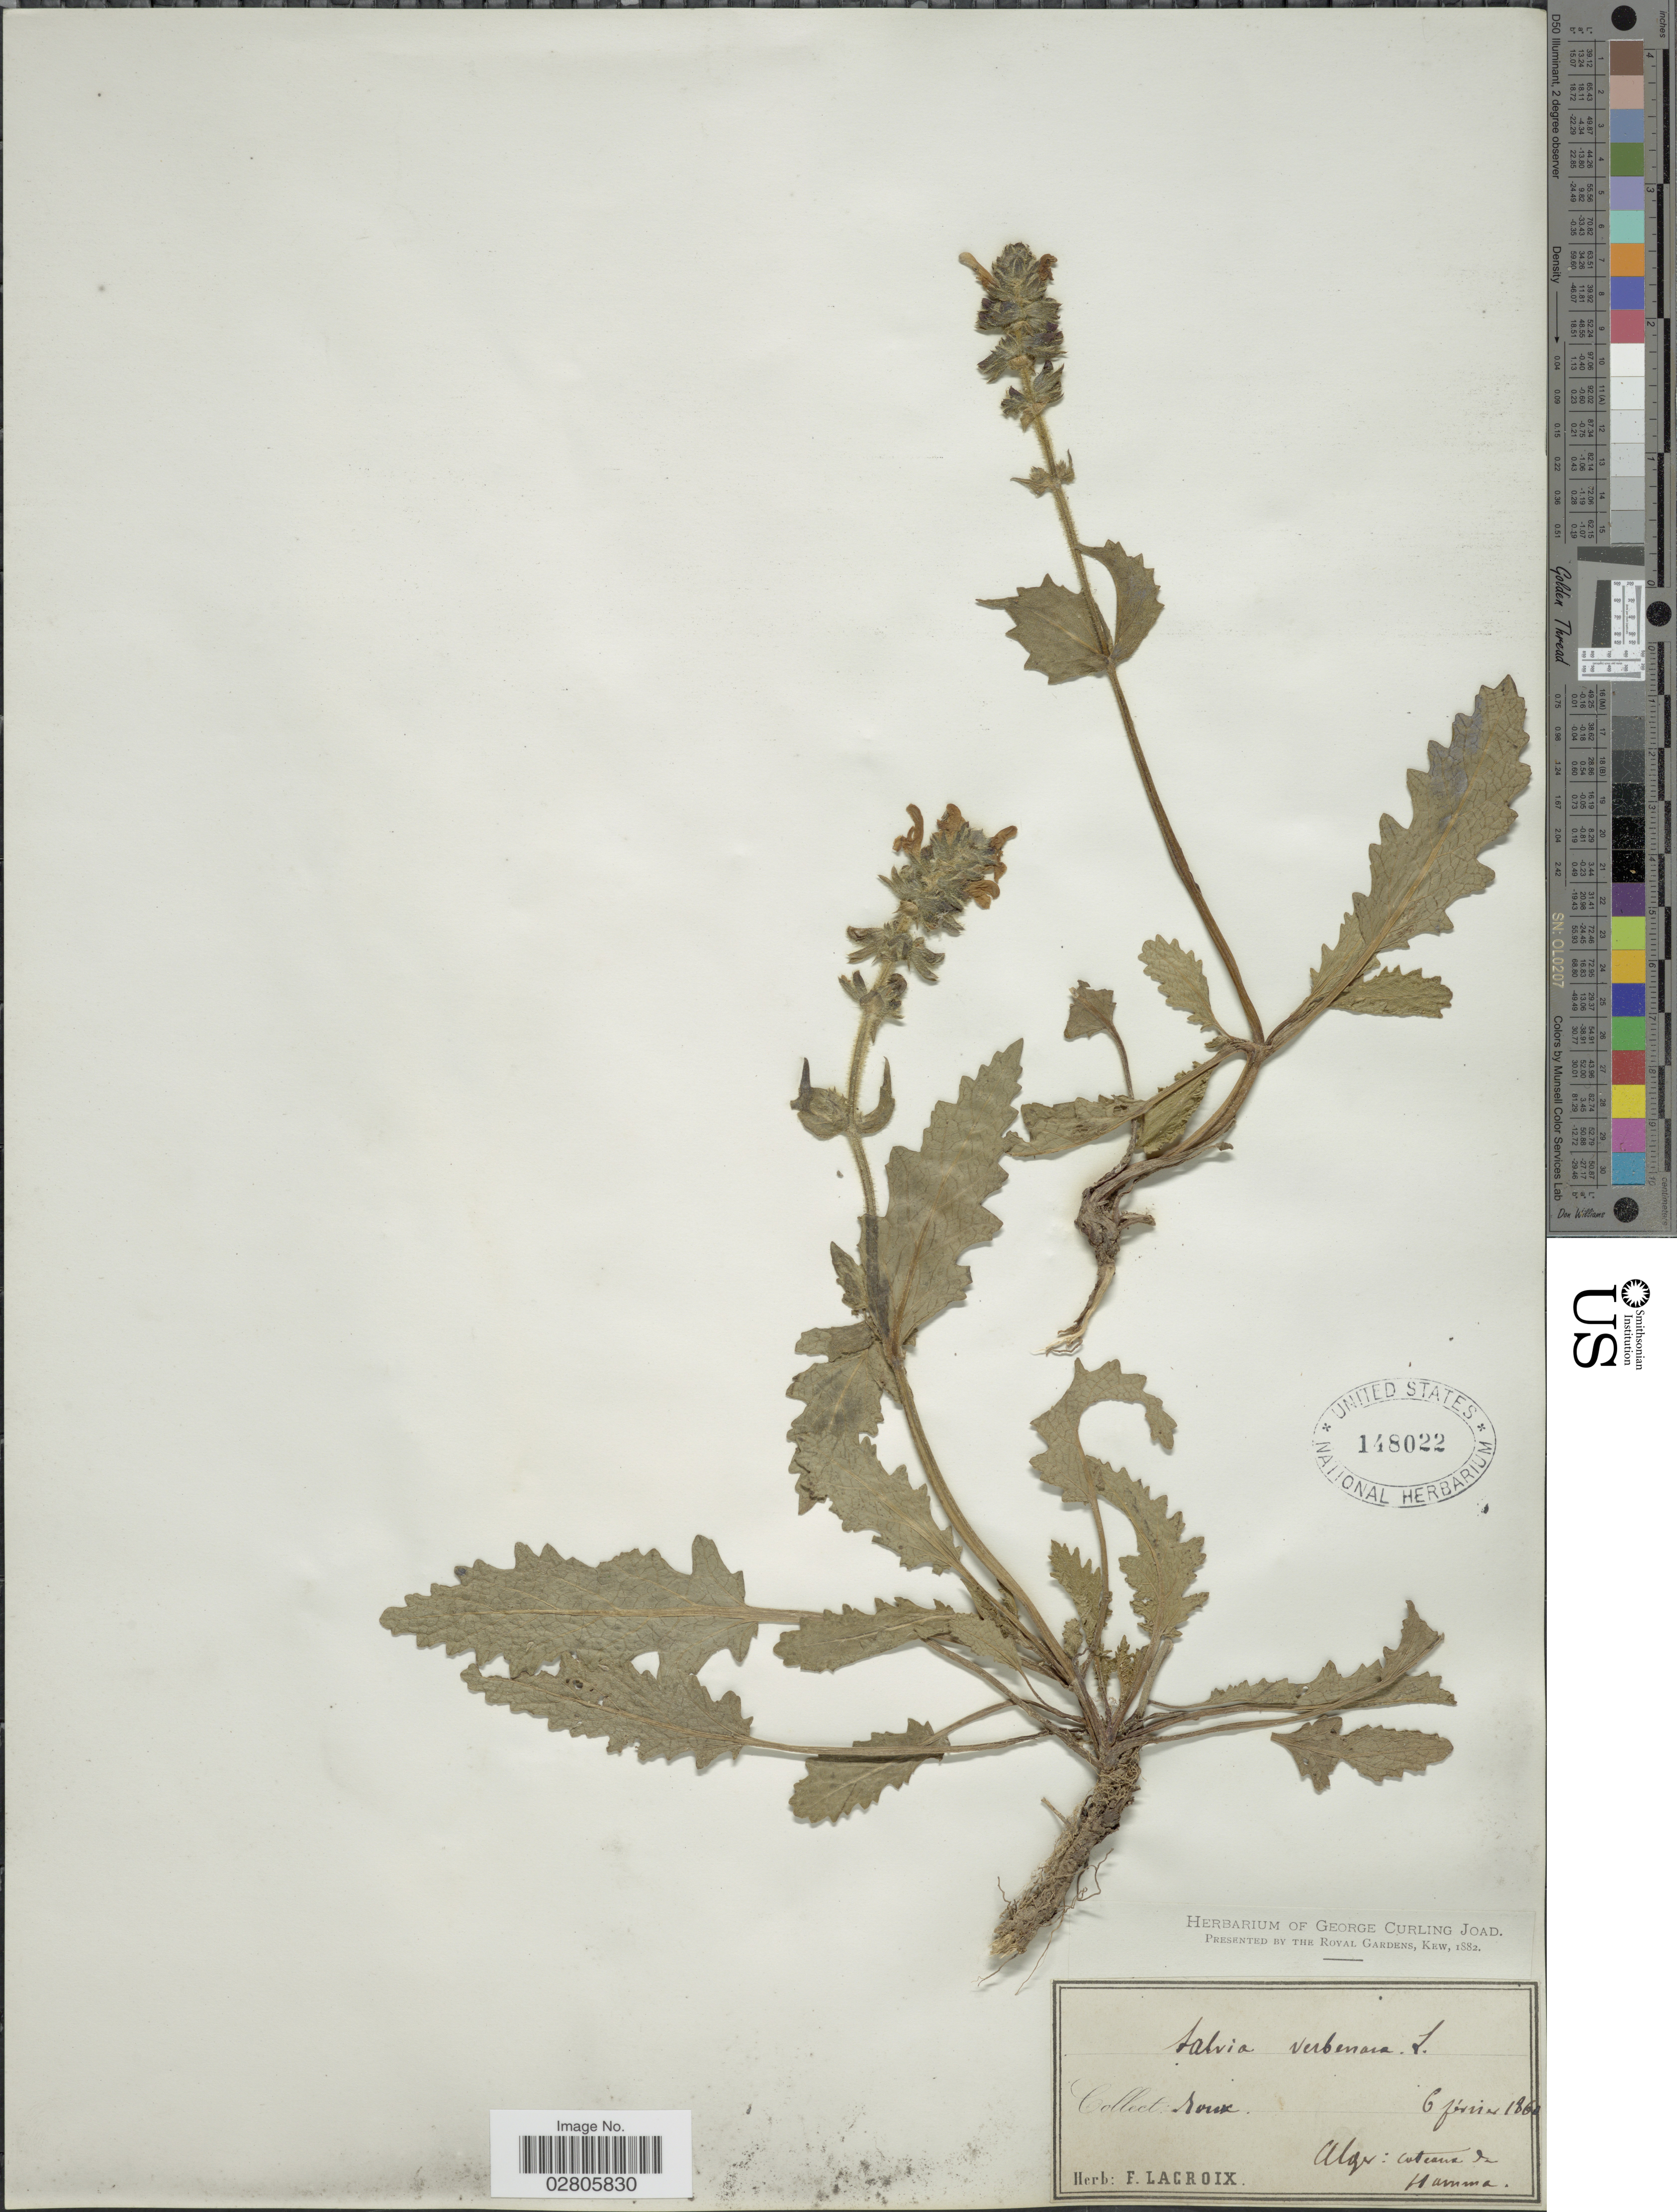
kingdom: Plantae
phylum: Tracheophyta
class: Magnoliopsida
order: Lamiales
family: Lamiaceae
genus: Salvia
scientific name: Salvia verbenacea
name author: L.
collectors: Roux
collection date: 1860-02-06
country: Algeria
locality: Reoux, Alger: cuteaus da Hamma.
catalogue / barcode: US 148022